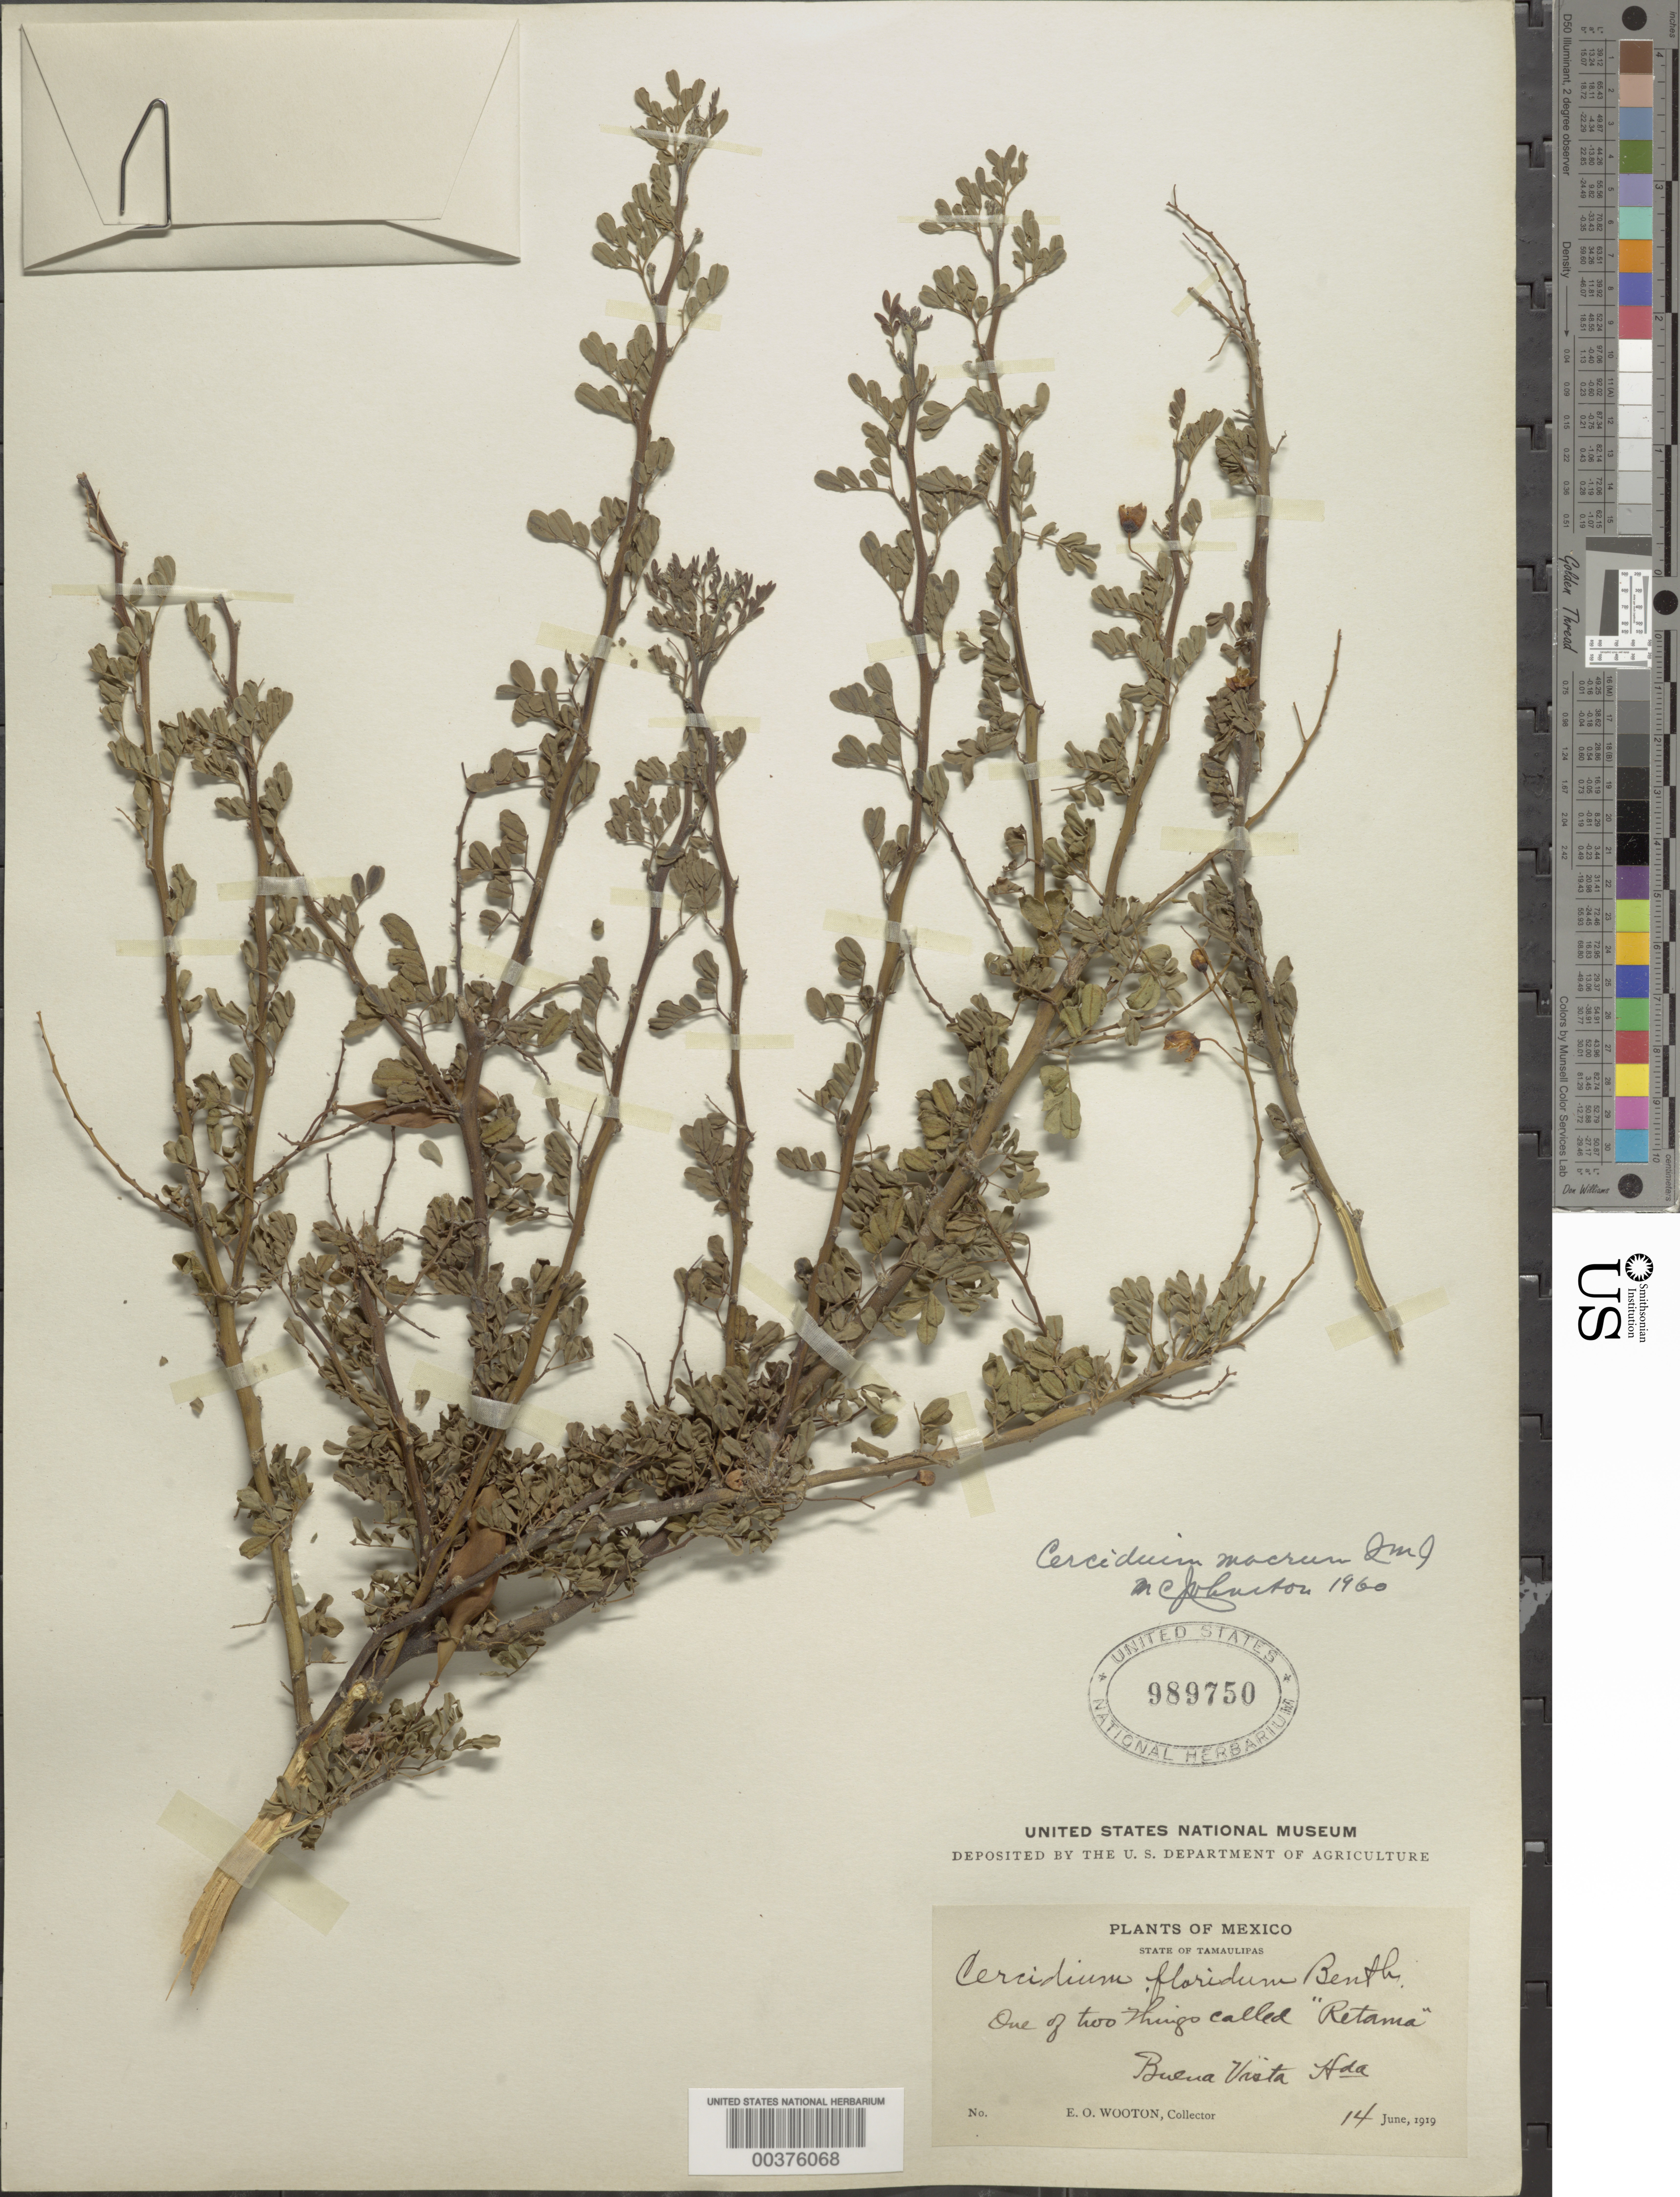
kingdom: Plantae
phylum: Tracheophyta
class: Magnoliopsida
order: Fabales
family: Fabaceae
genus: Parkinsonia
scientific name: Parkinsonia texana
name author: (A. Gray) S. Watson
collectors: E. O. Wooton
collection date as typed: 14 Jun 1919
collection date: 1919-06-14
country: Mexico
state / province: Tamaulipas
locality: Buena vista hda.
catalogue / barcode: US 989750